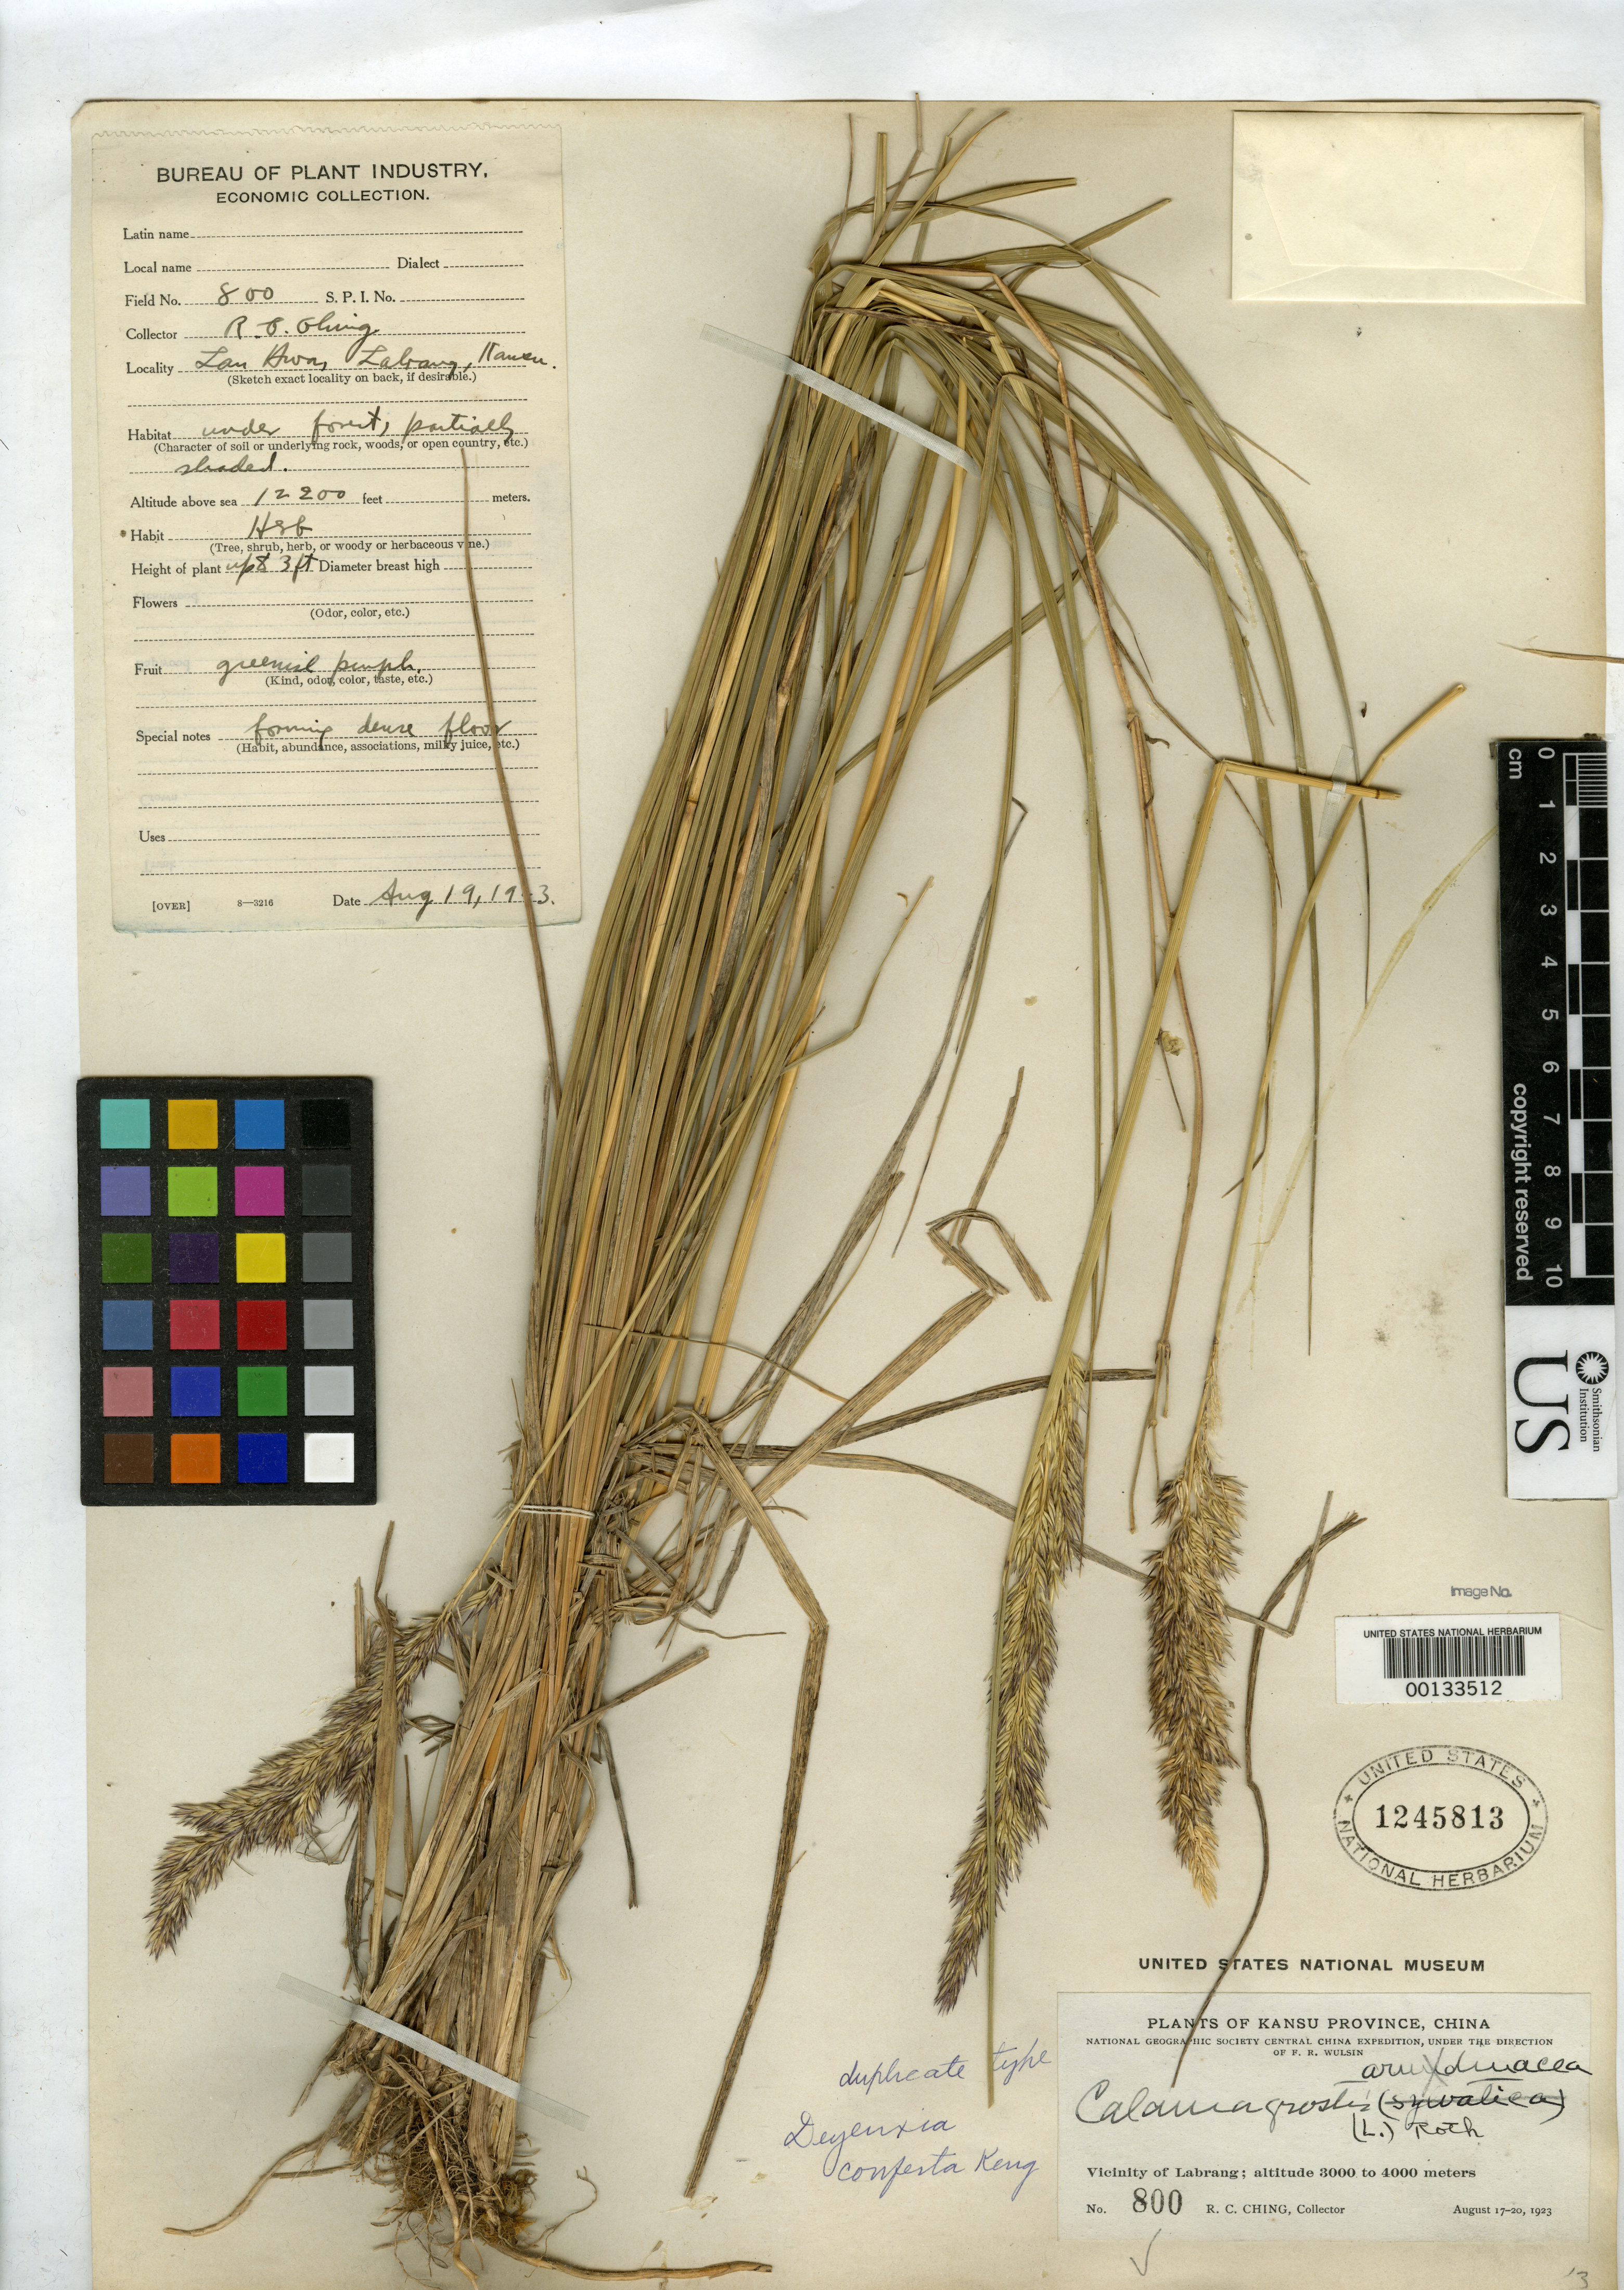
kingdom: Plantae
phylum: Tracheophyta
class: Liliopsida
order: Poales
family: Poaceae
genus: Deyeuxia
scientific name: Deyeuxia conferta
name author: Keng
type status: Isotype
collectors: R. C. Ching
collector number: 800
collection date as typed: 17 Aug 1923 to 20 Aug 1923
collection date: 1923-08-17/1923-08-20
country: China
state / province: Gansu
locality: Vicinity of Labrang.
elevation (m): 3000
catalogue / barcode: US 1245813